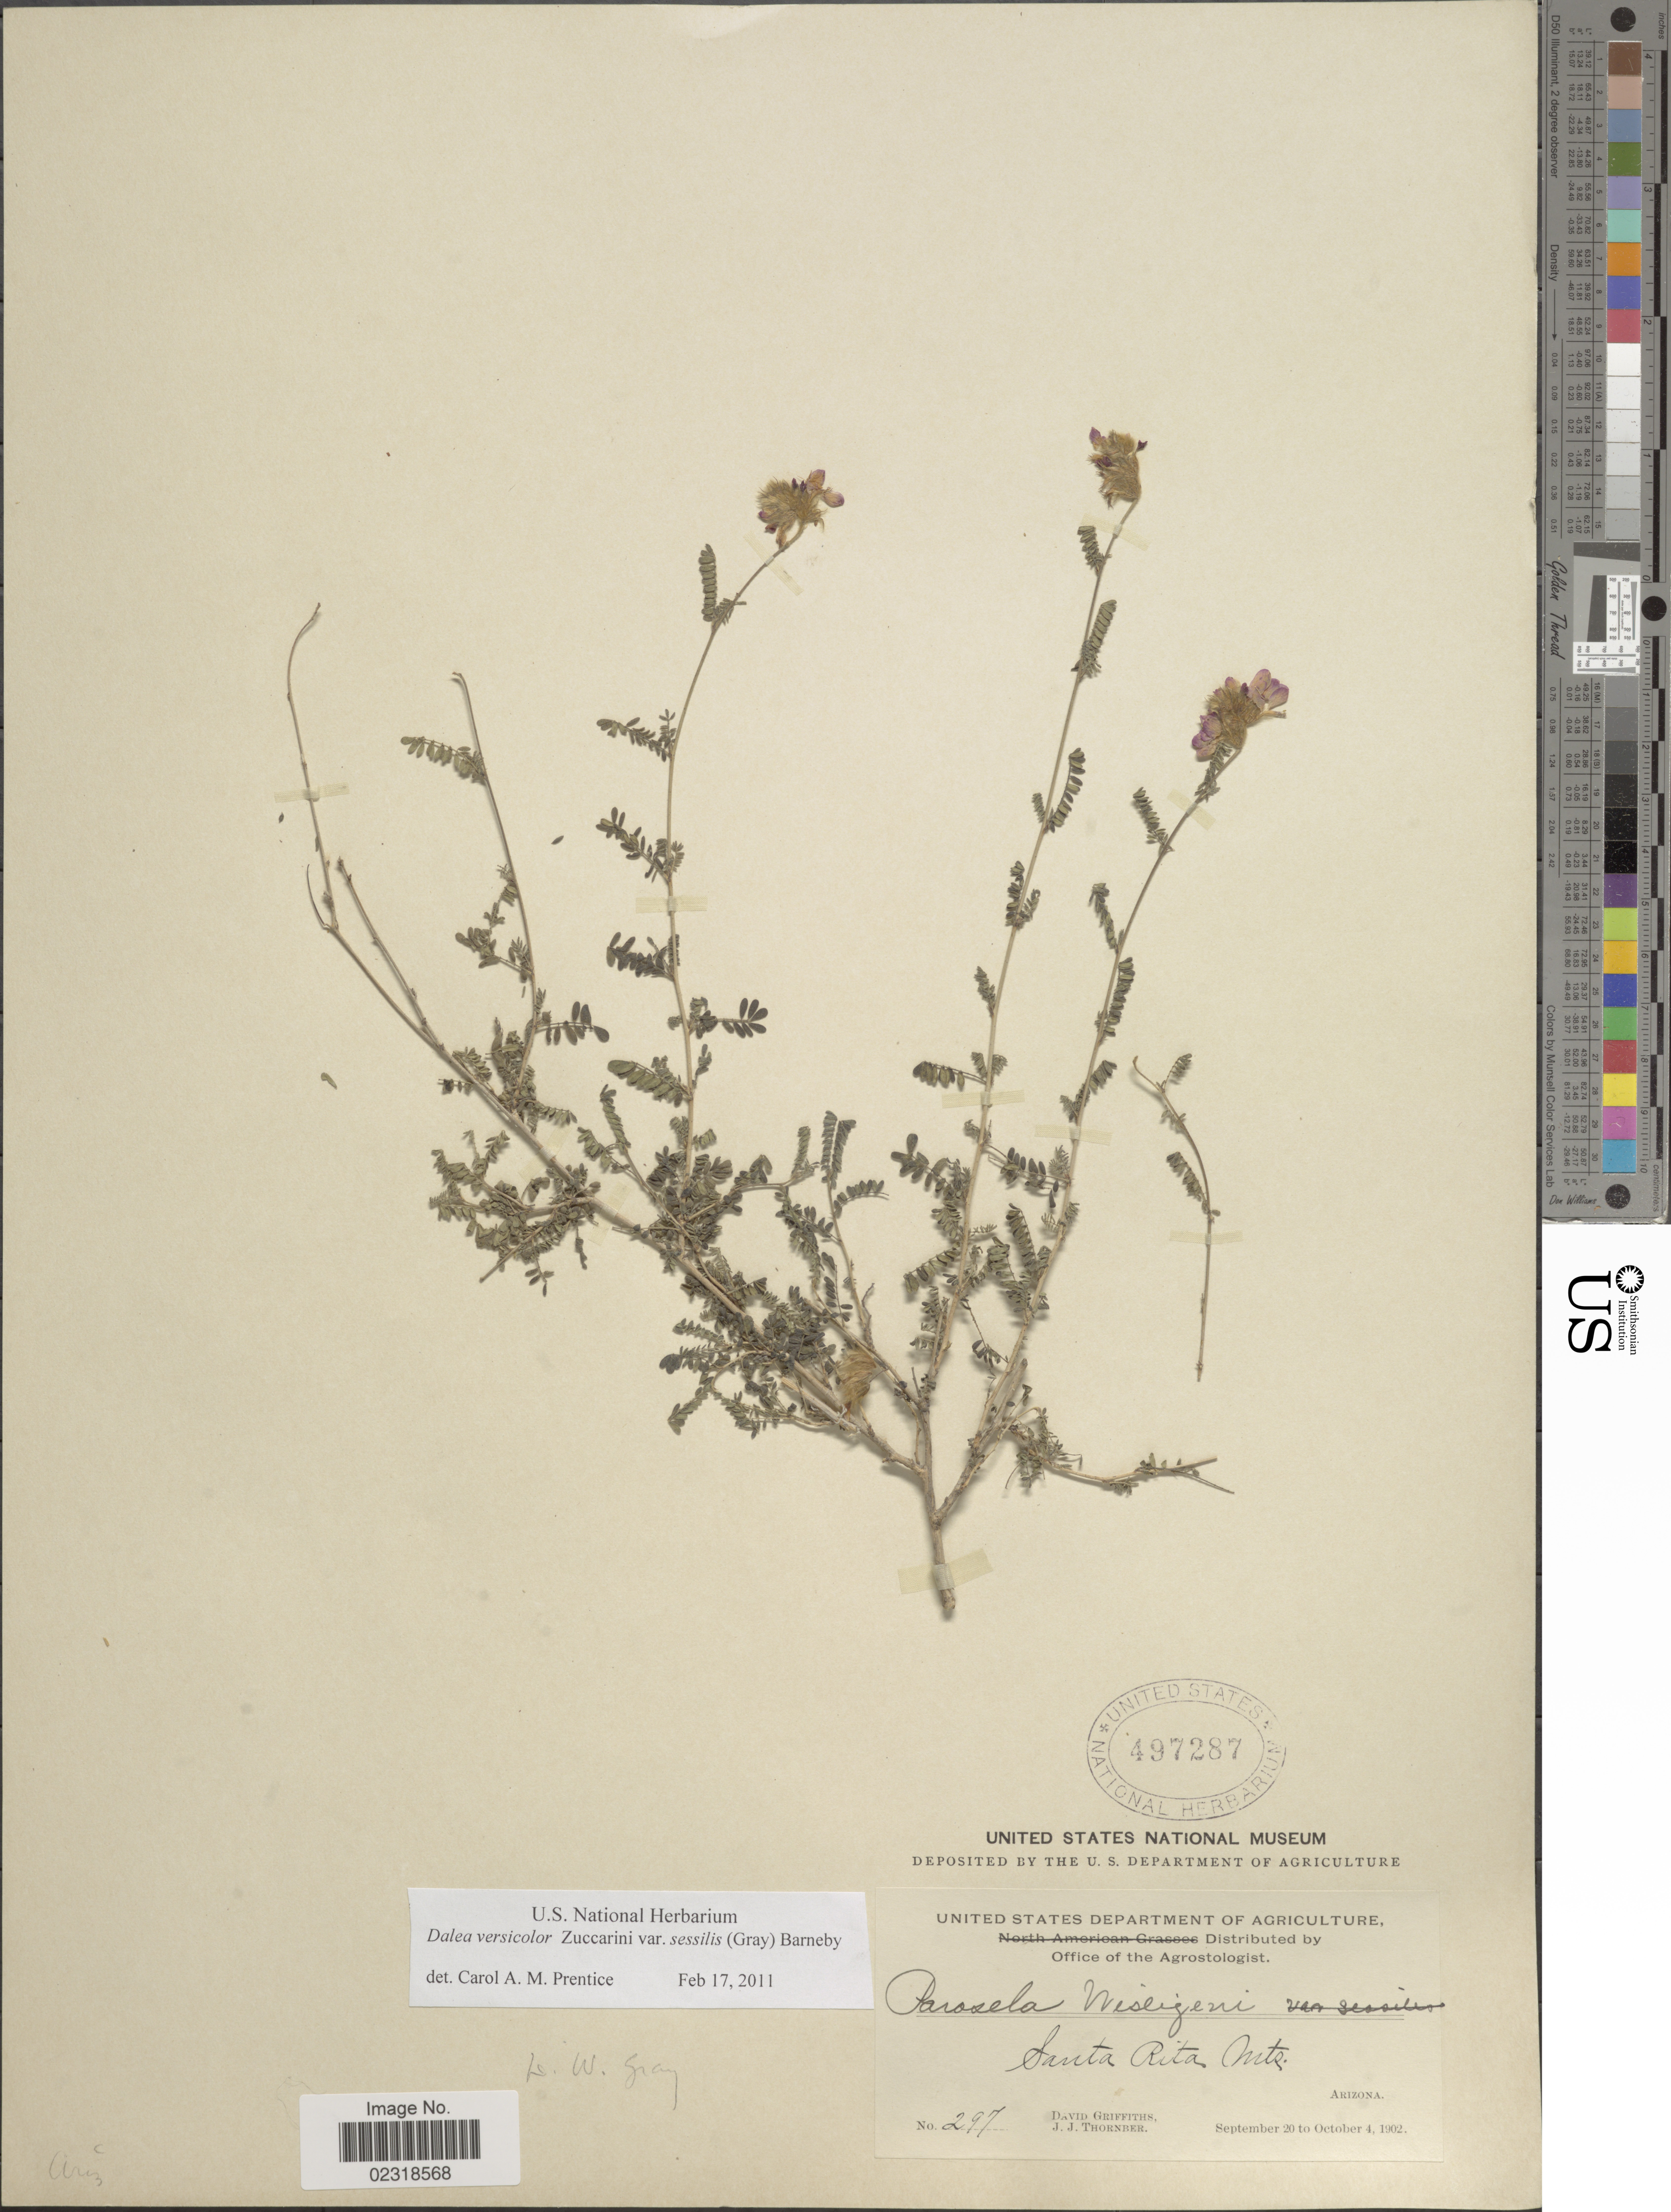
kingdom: Plantae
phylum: Tracheophyta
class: Magnoliopsida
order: Fabales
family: Fabaceae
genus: Dalea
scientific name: Dalea versicolor var. sessilis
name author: Zucc.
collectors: D. Griffiths & J. Thornber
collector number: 297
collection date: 1902-09-20/1902-10-04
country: United States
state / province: Arizona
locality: Santa Rita Mts., Arizona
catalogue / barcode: US 497287